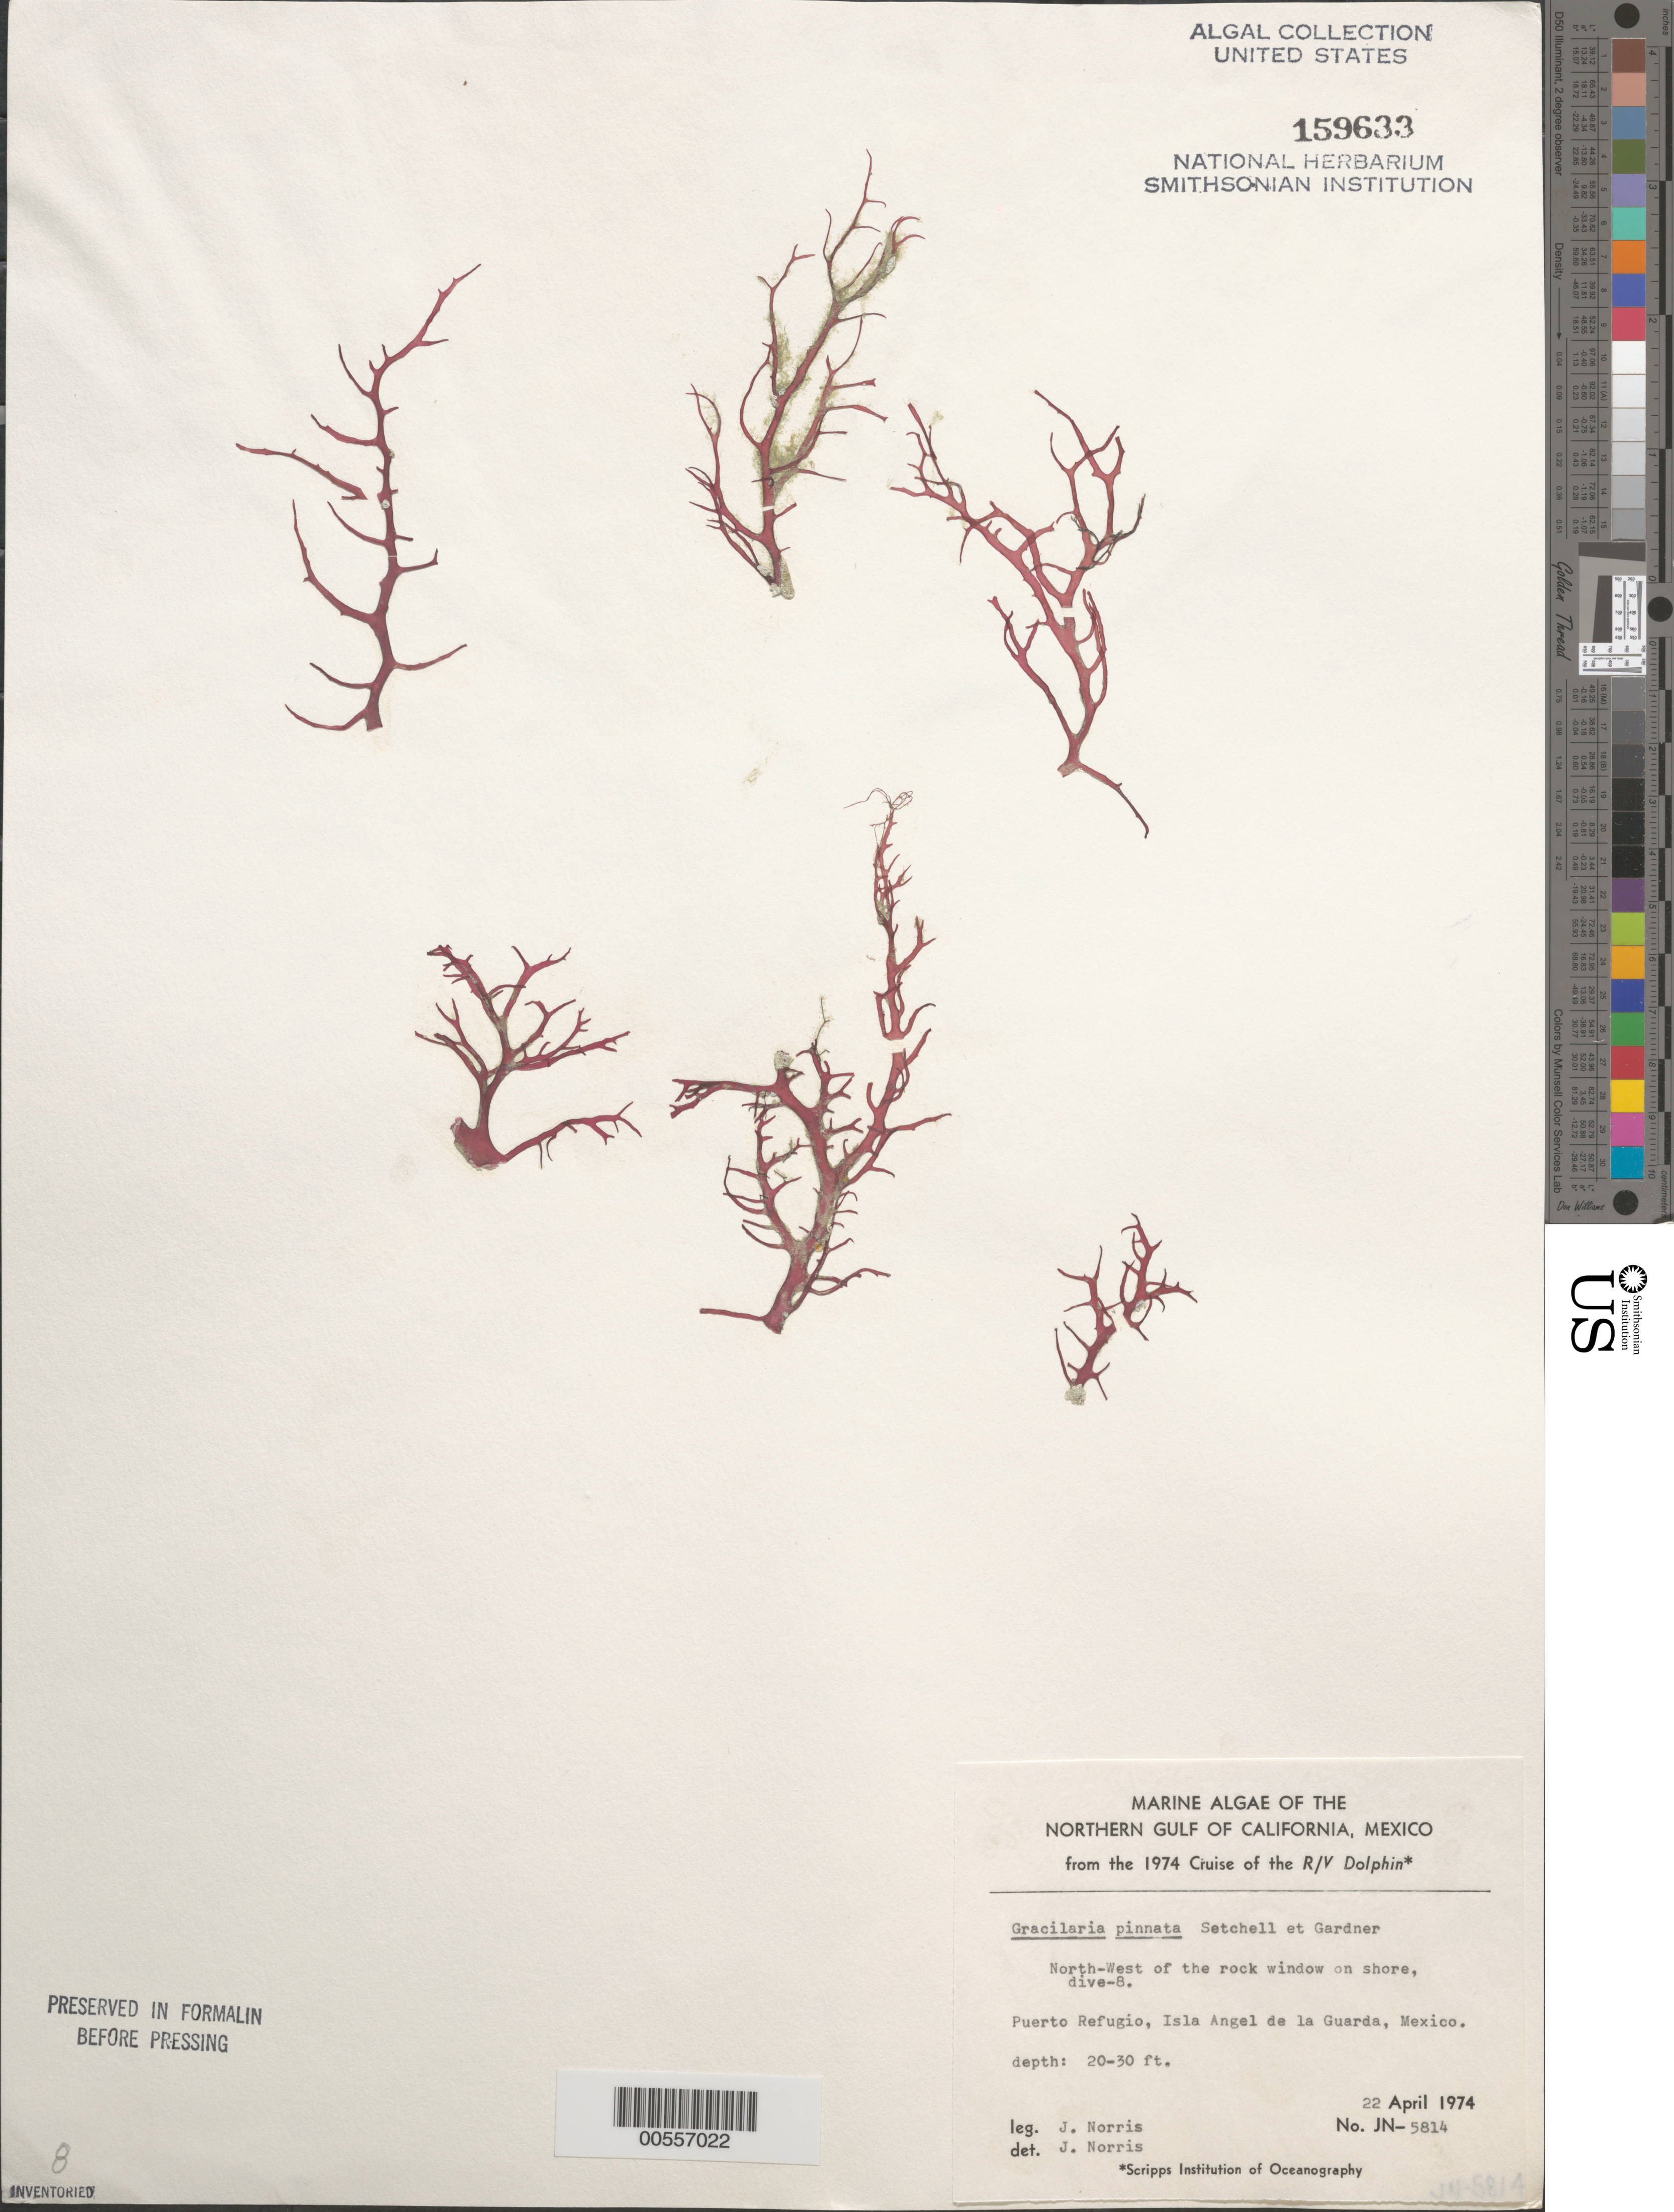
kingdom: Plantae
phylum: Rhodophyta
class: Florideophyceae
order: Gracilariales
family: Gracilariaceae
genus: Gracilaria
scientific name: Gracilaria pinnata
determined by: Norris, James N.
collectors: J. N. Norris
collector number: JN-5814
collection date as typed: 22 Apr 1974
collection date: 1974-04-22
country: Mexico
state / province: Baja California Norte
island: Isla Angel de la Guarda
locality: Puerto Refugio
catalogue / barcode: US 159633